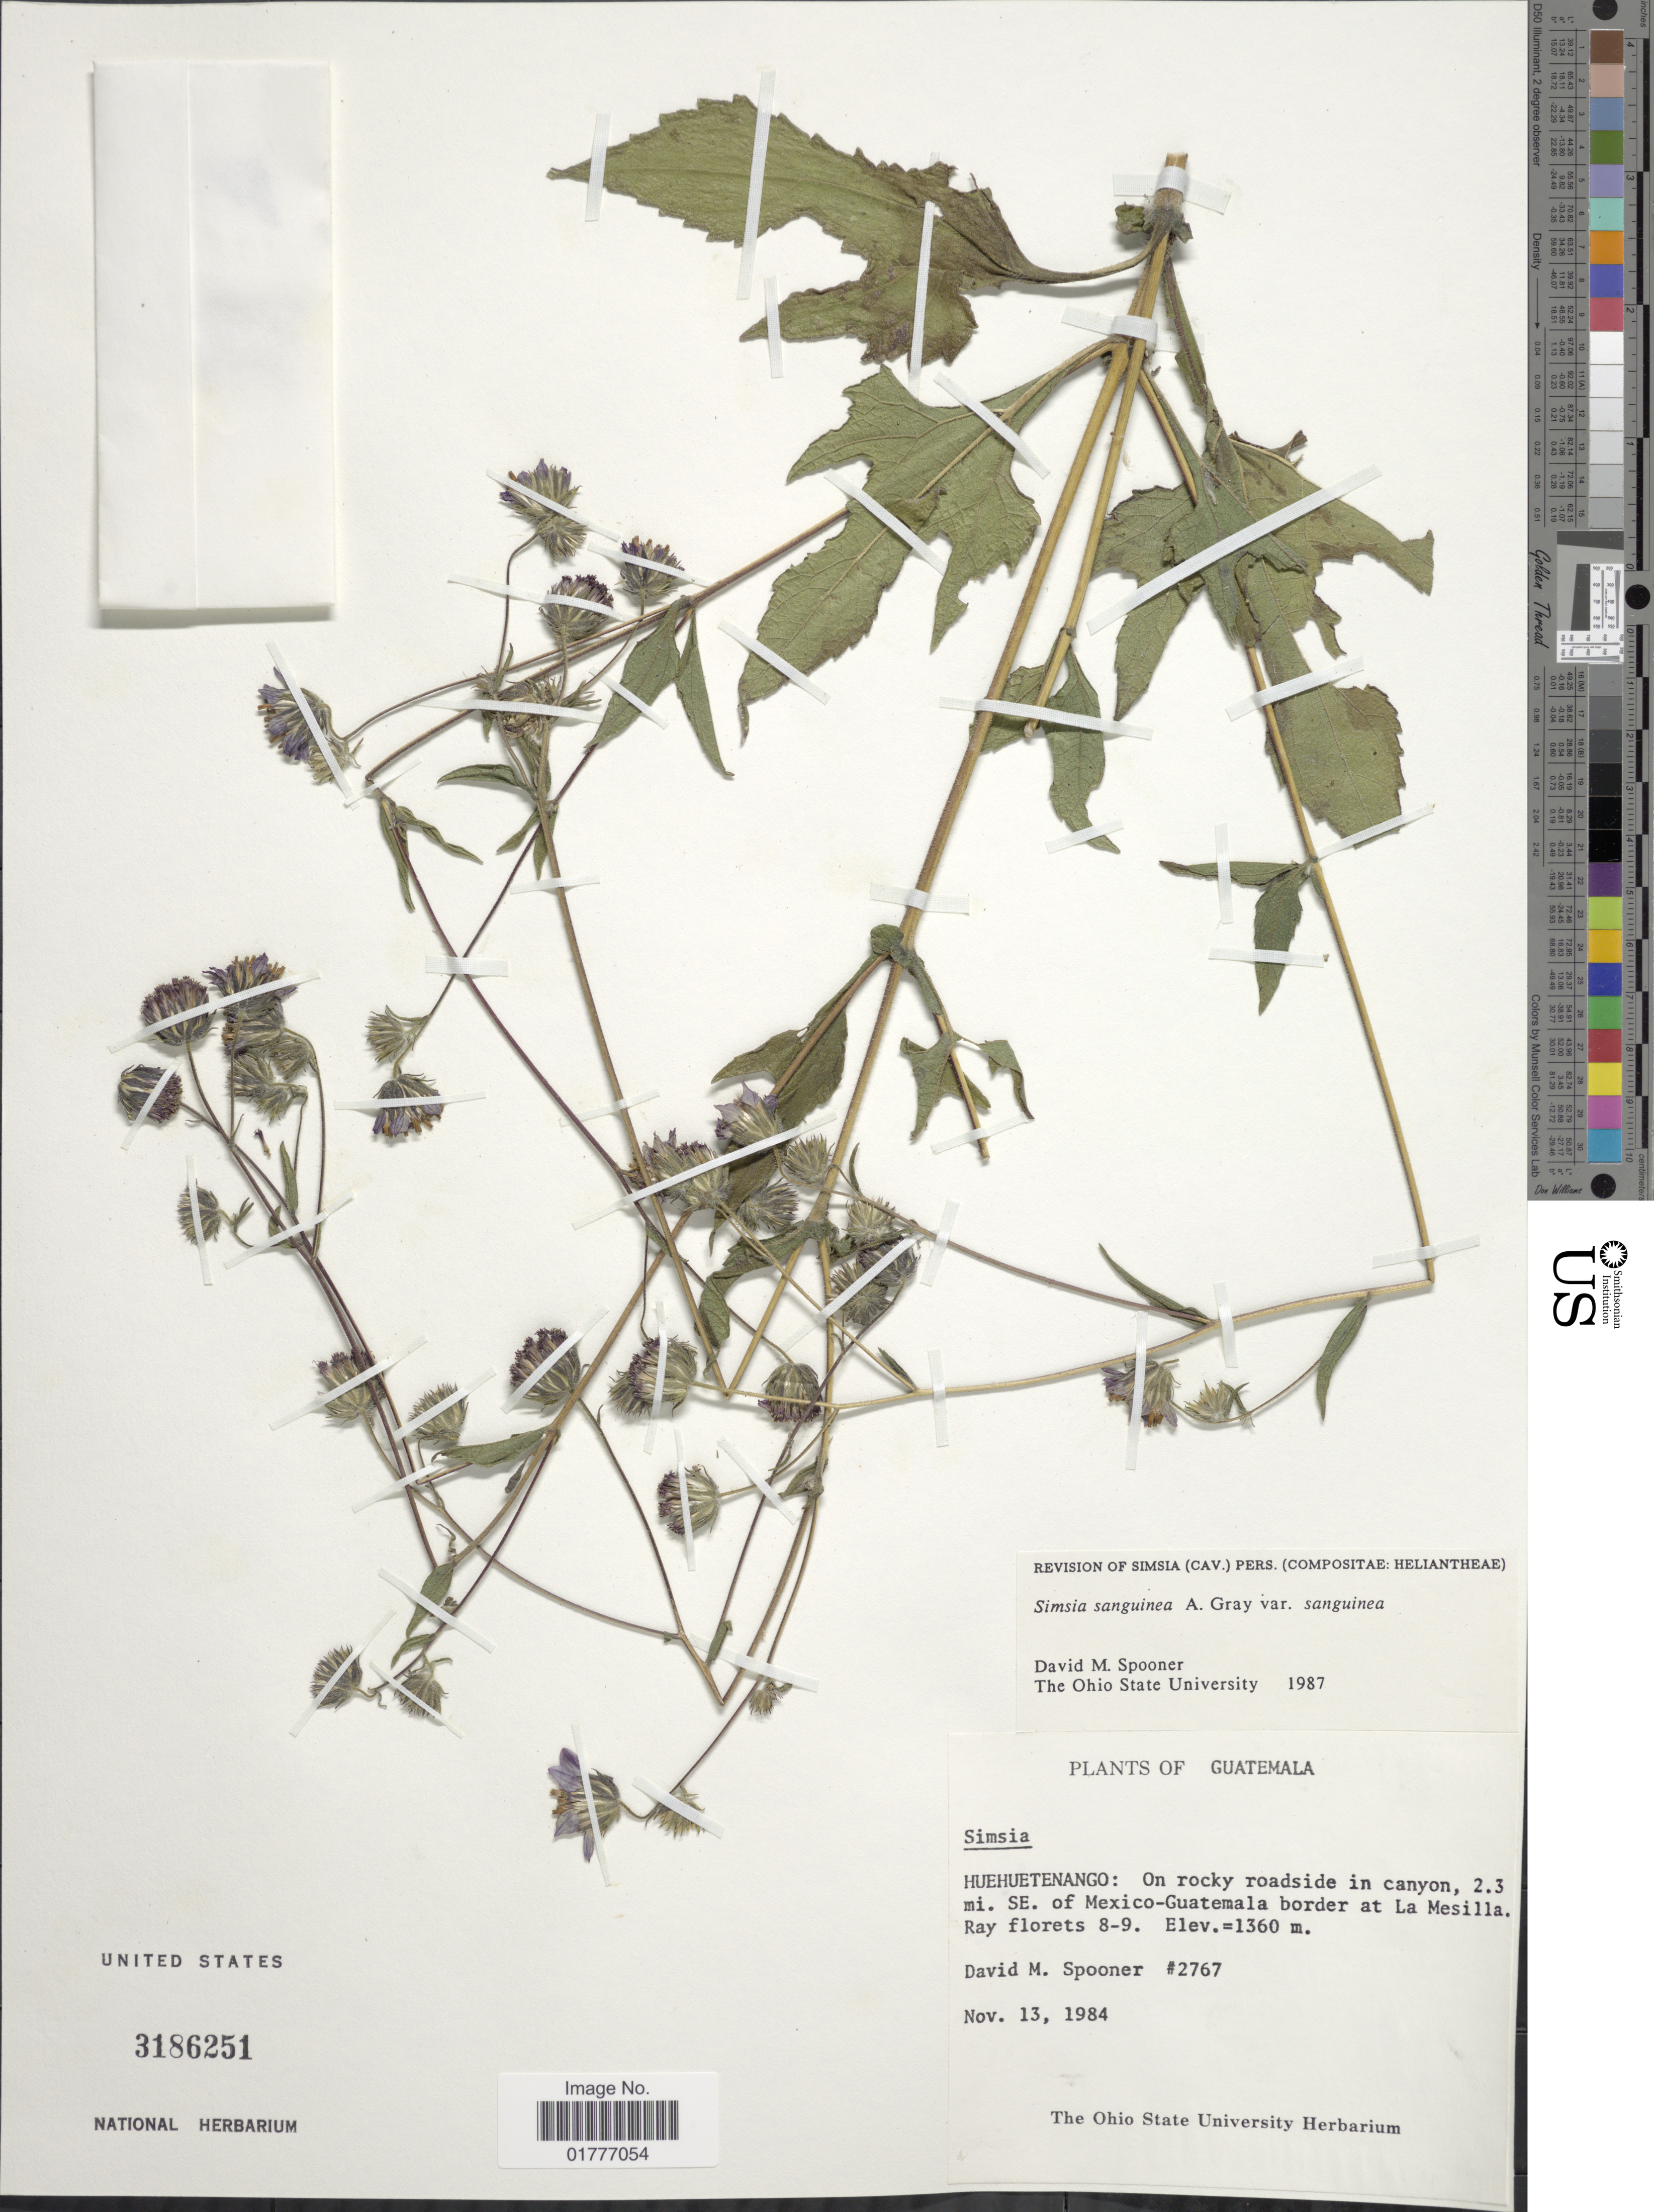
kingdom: Plantae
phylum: Tracheophyta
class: Magnoliopsida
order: Asterales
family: Asteraceae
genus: Simsia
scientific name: Simsia sanguinea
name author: A. Gray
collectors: D. Spooner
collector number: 2767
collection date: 1984-11-13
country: Guatemala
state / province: Huehuetenango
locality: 2.3 mi. SE. of Mexico-Guatemala border at La Mesilia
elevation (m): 1360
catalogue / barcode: US 3186251